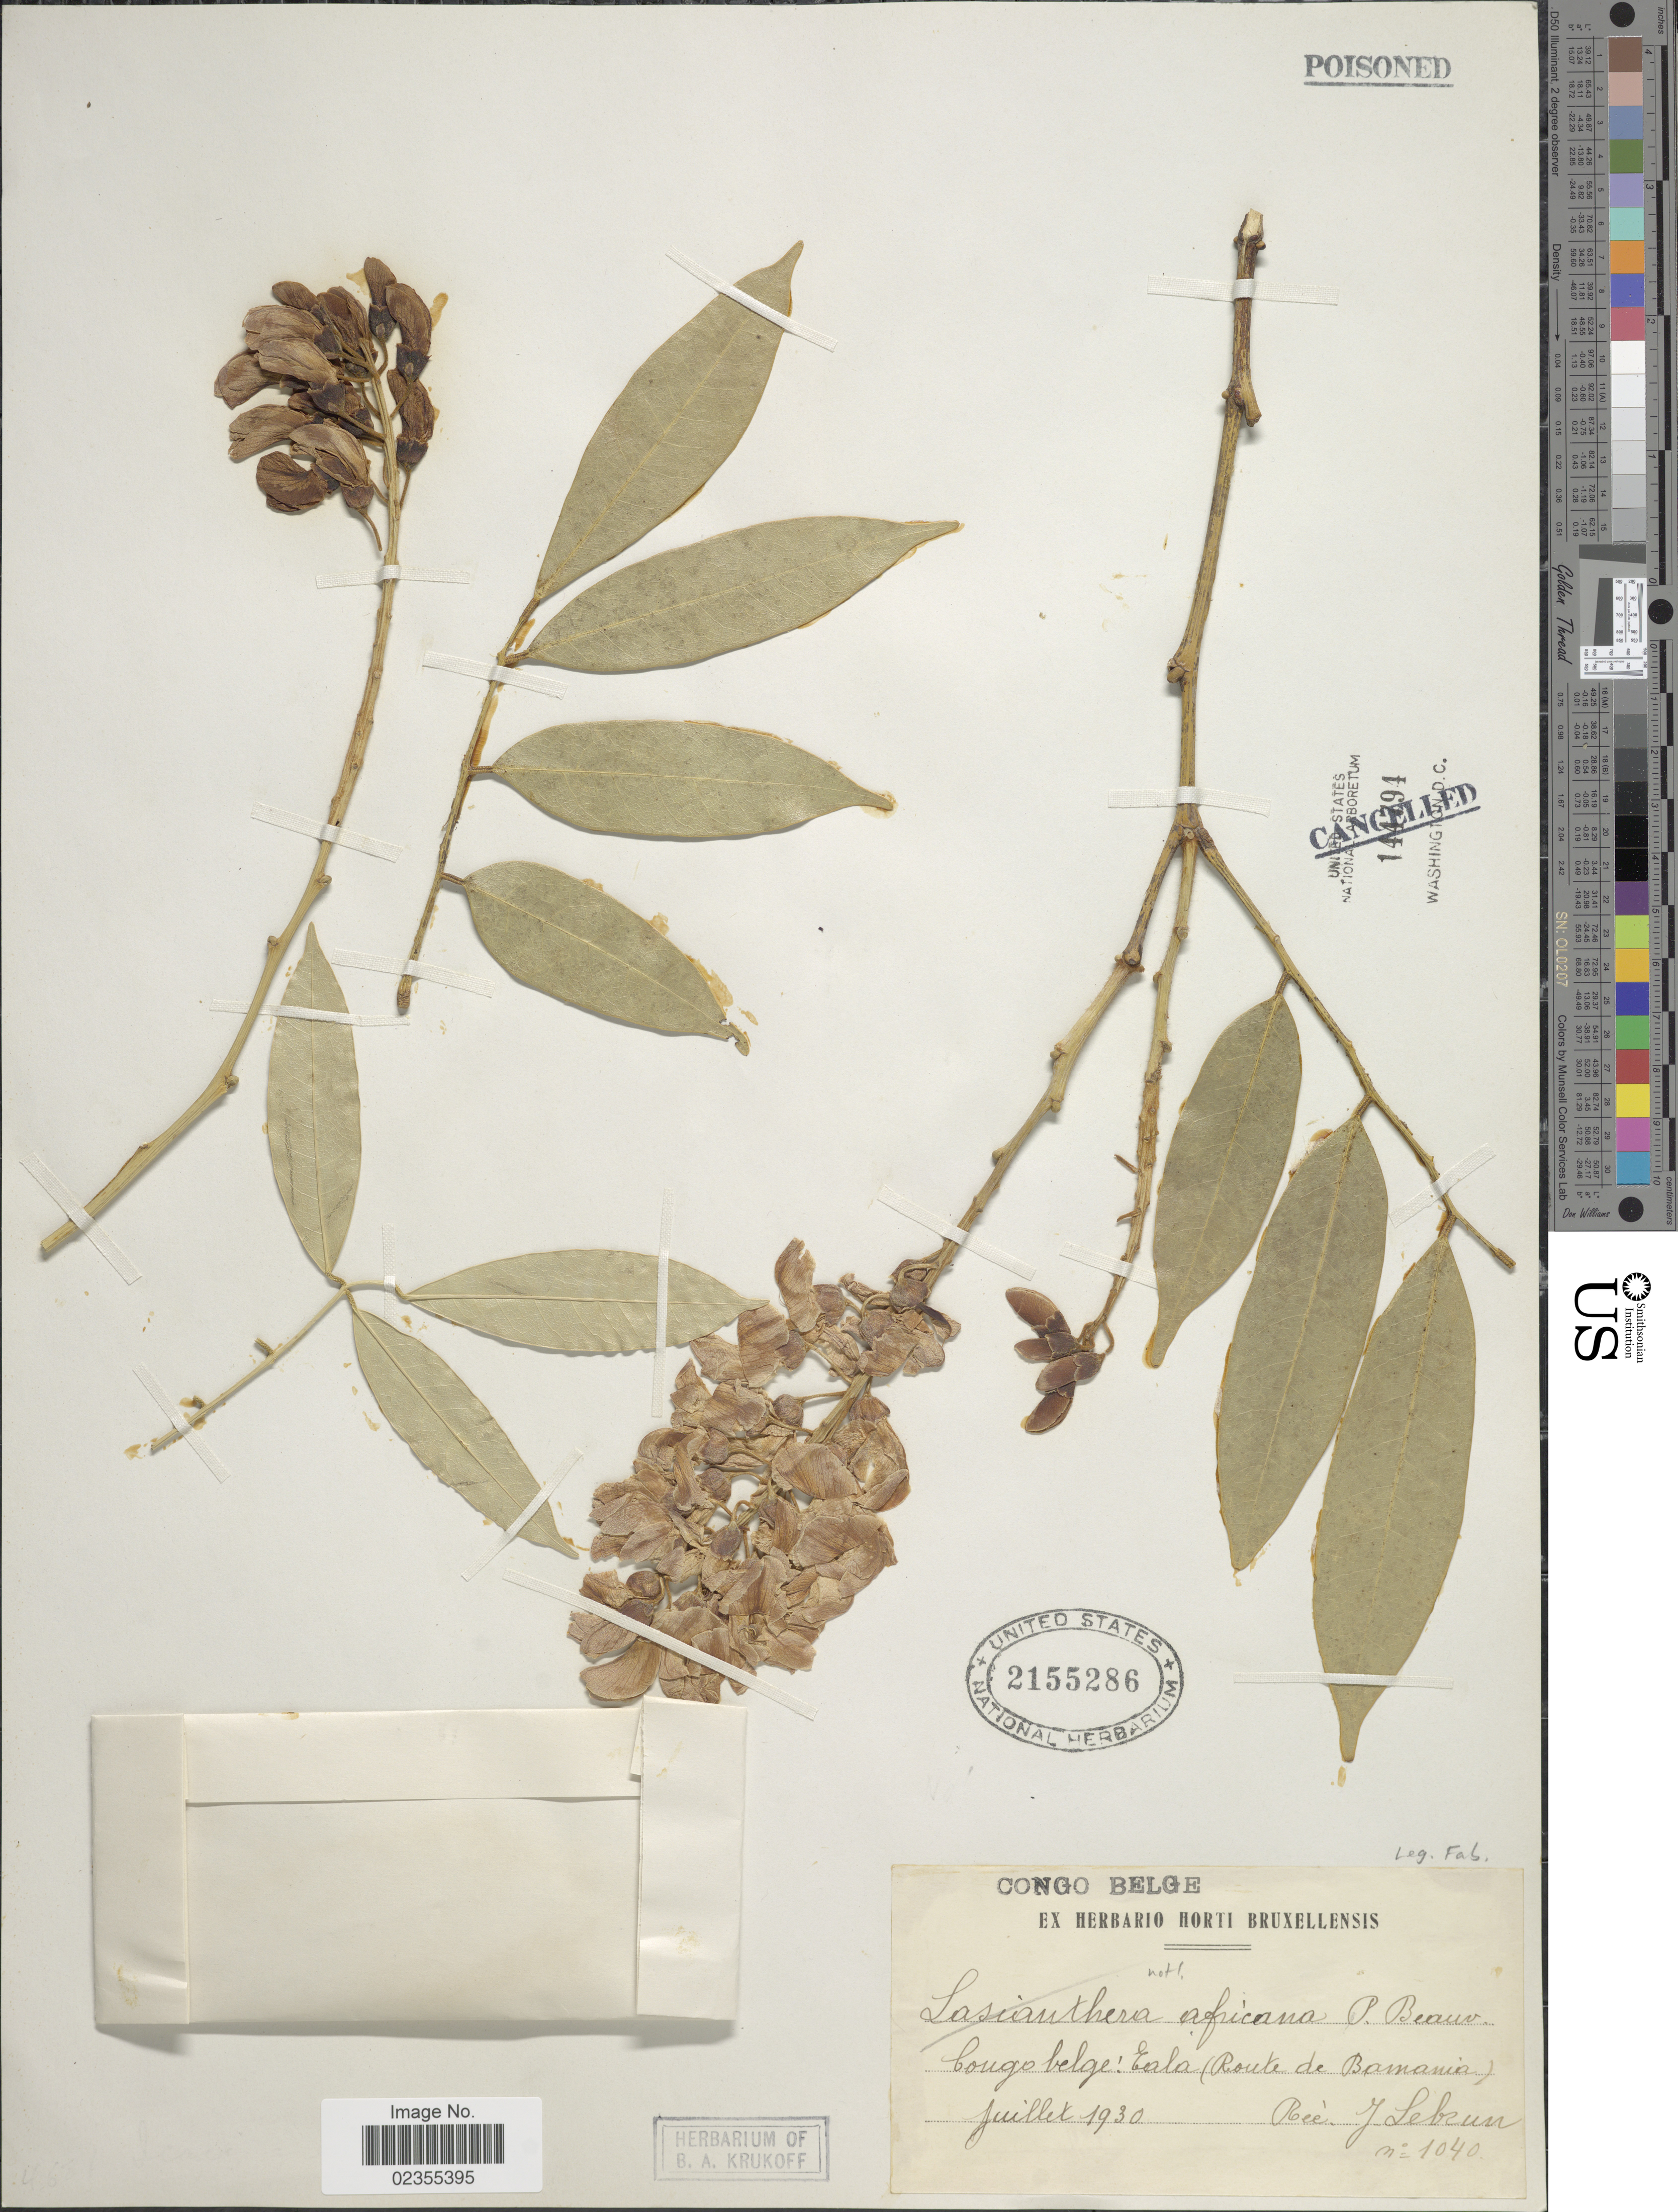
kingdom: Plantae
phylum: Tracheophyta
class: Magnoliopsida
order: Fabales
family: Fabaceae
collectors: J. A. Lebrun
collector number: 1040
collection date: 1930-07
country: Congo, Democratic Republic of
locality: Congo belge: Eala (Route de Bamania)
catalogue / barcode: US 2155286